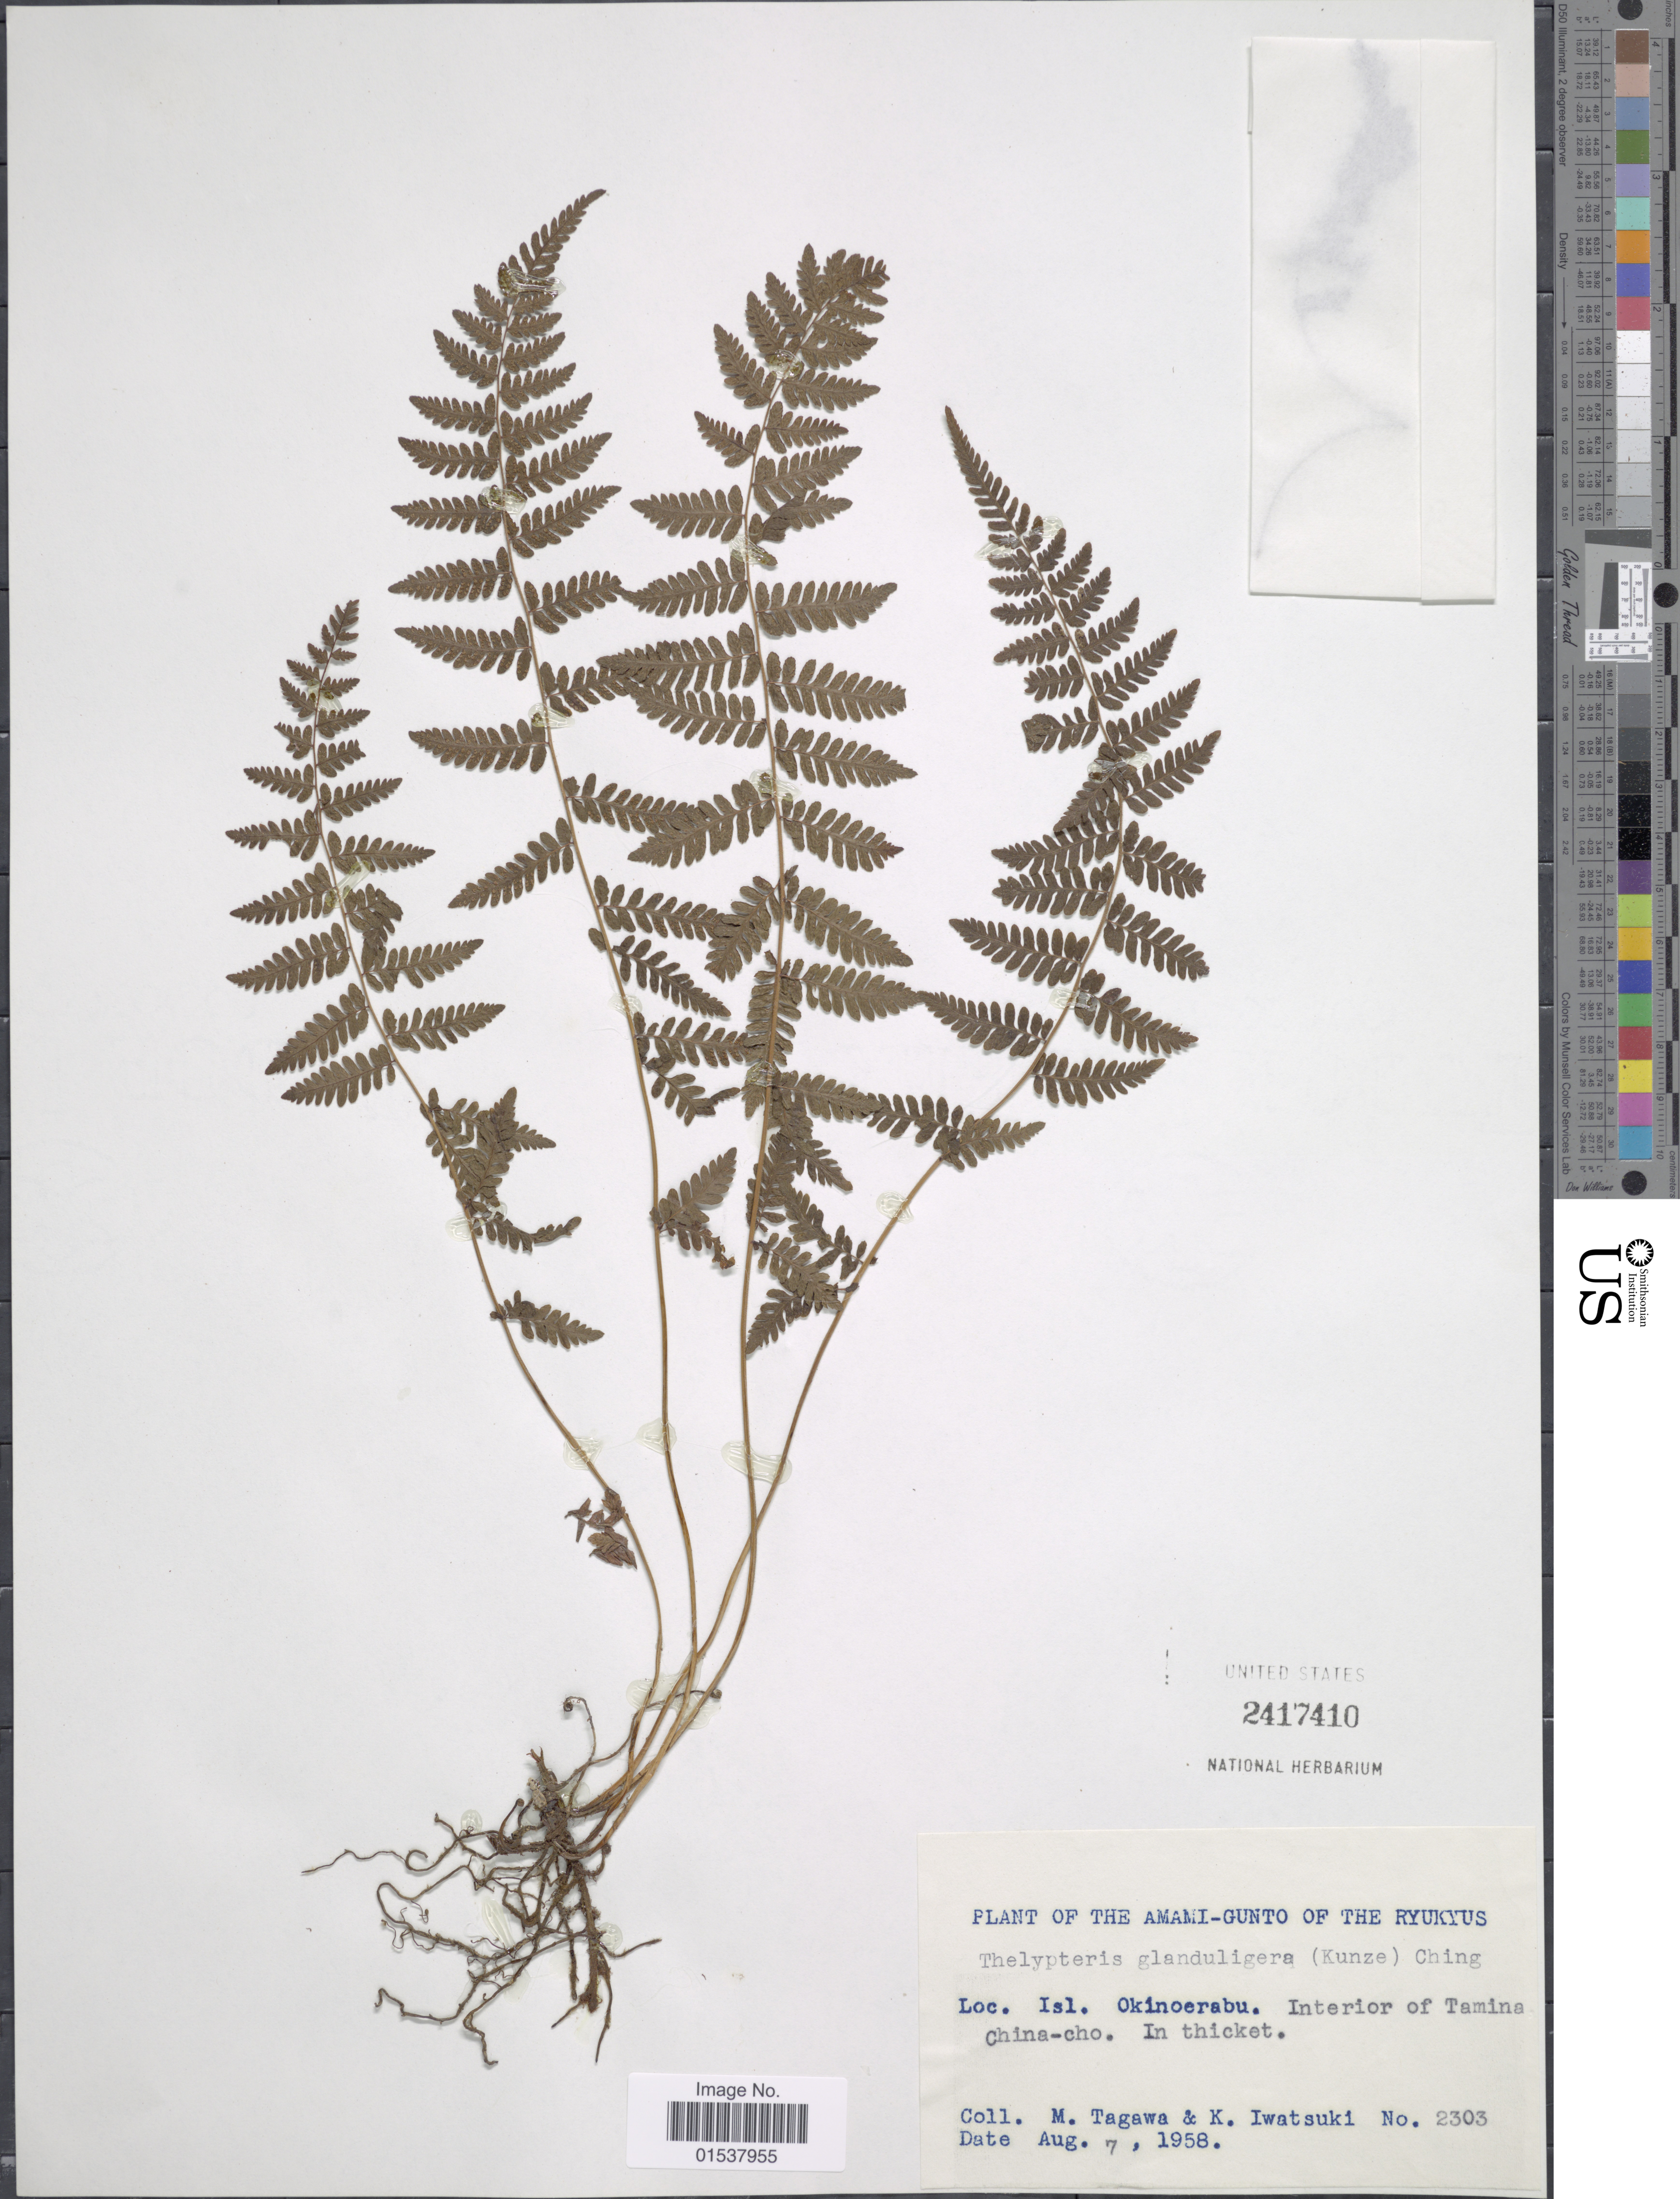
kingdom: Plantae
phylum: Tracheophyta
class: Polypodiopsida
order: Polypodiales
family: Thelypteridaceae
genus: Parathelypteris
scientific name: Parathelypteris glanduligera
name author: (Kunze) Ching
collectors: M. Tagawa & K. Iwatsuki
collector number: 2303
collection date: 1958-08-07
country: Japan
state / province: Okinawa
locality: Amami-Gunto of the Ryukyus, Isl. Okinoerabu, interior of Tamina China-cho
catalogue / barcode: US 2417410